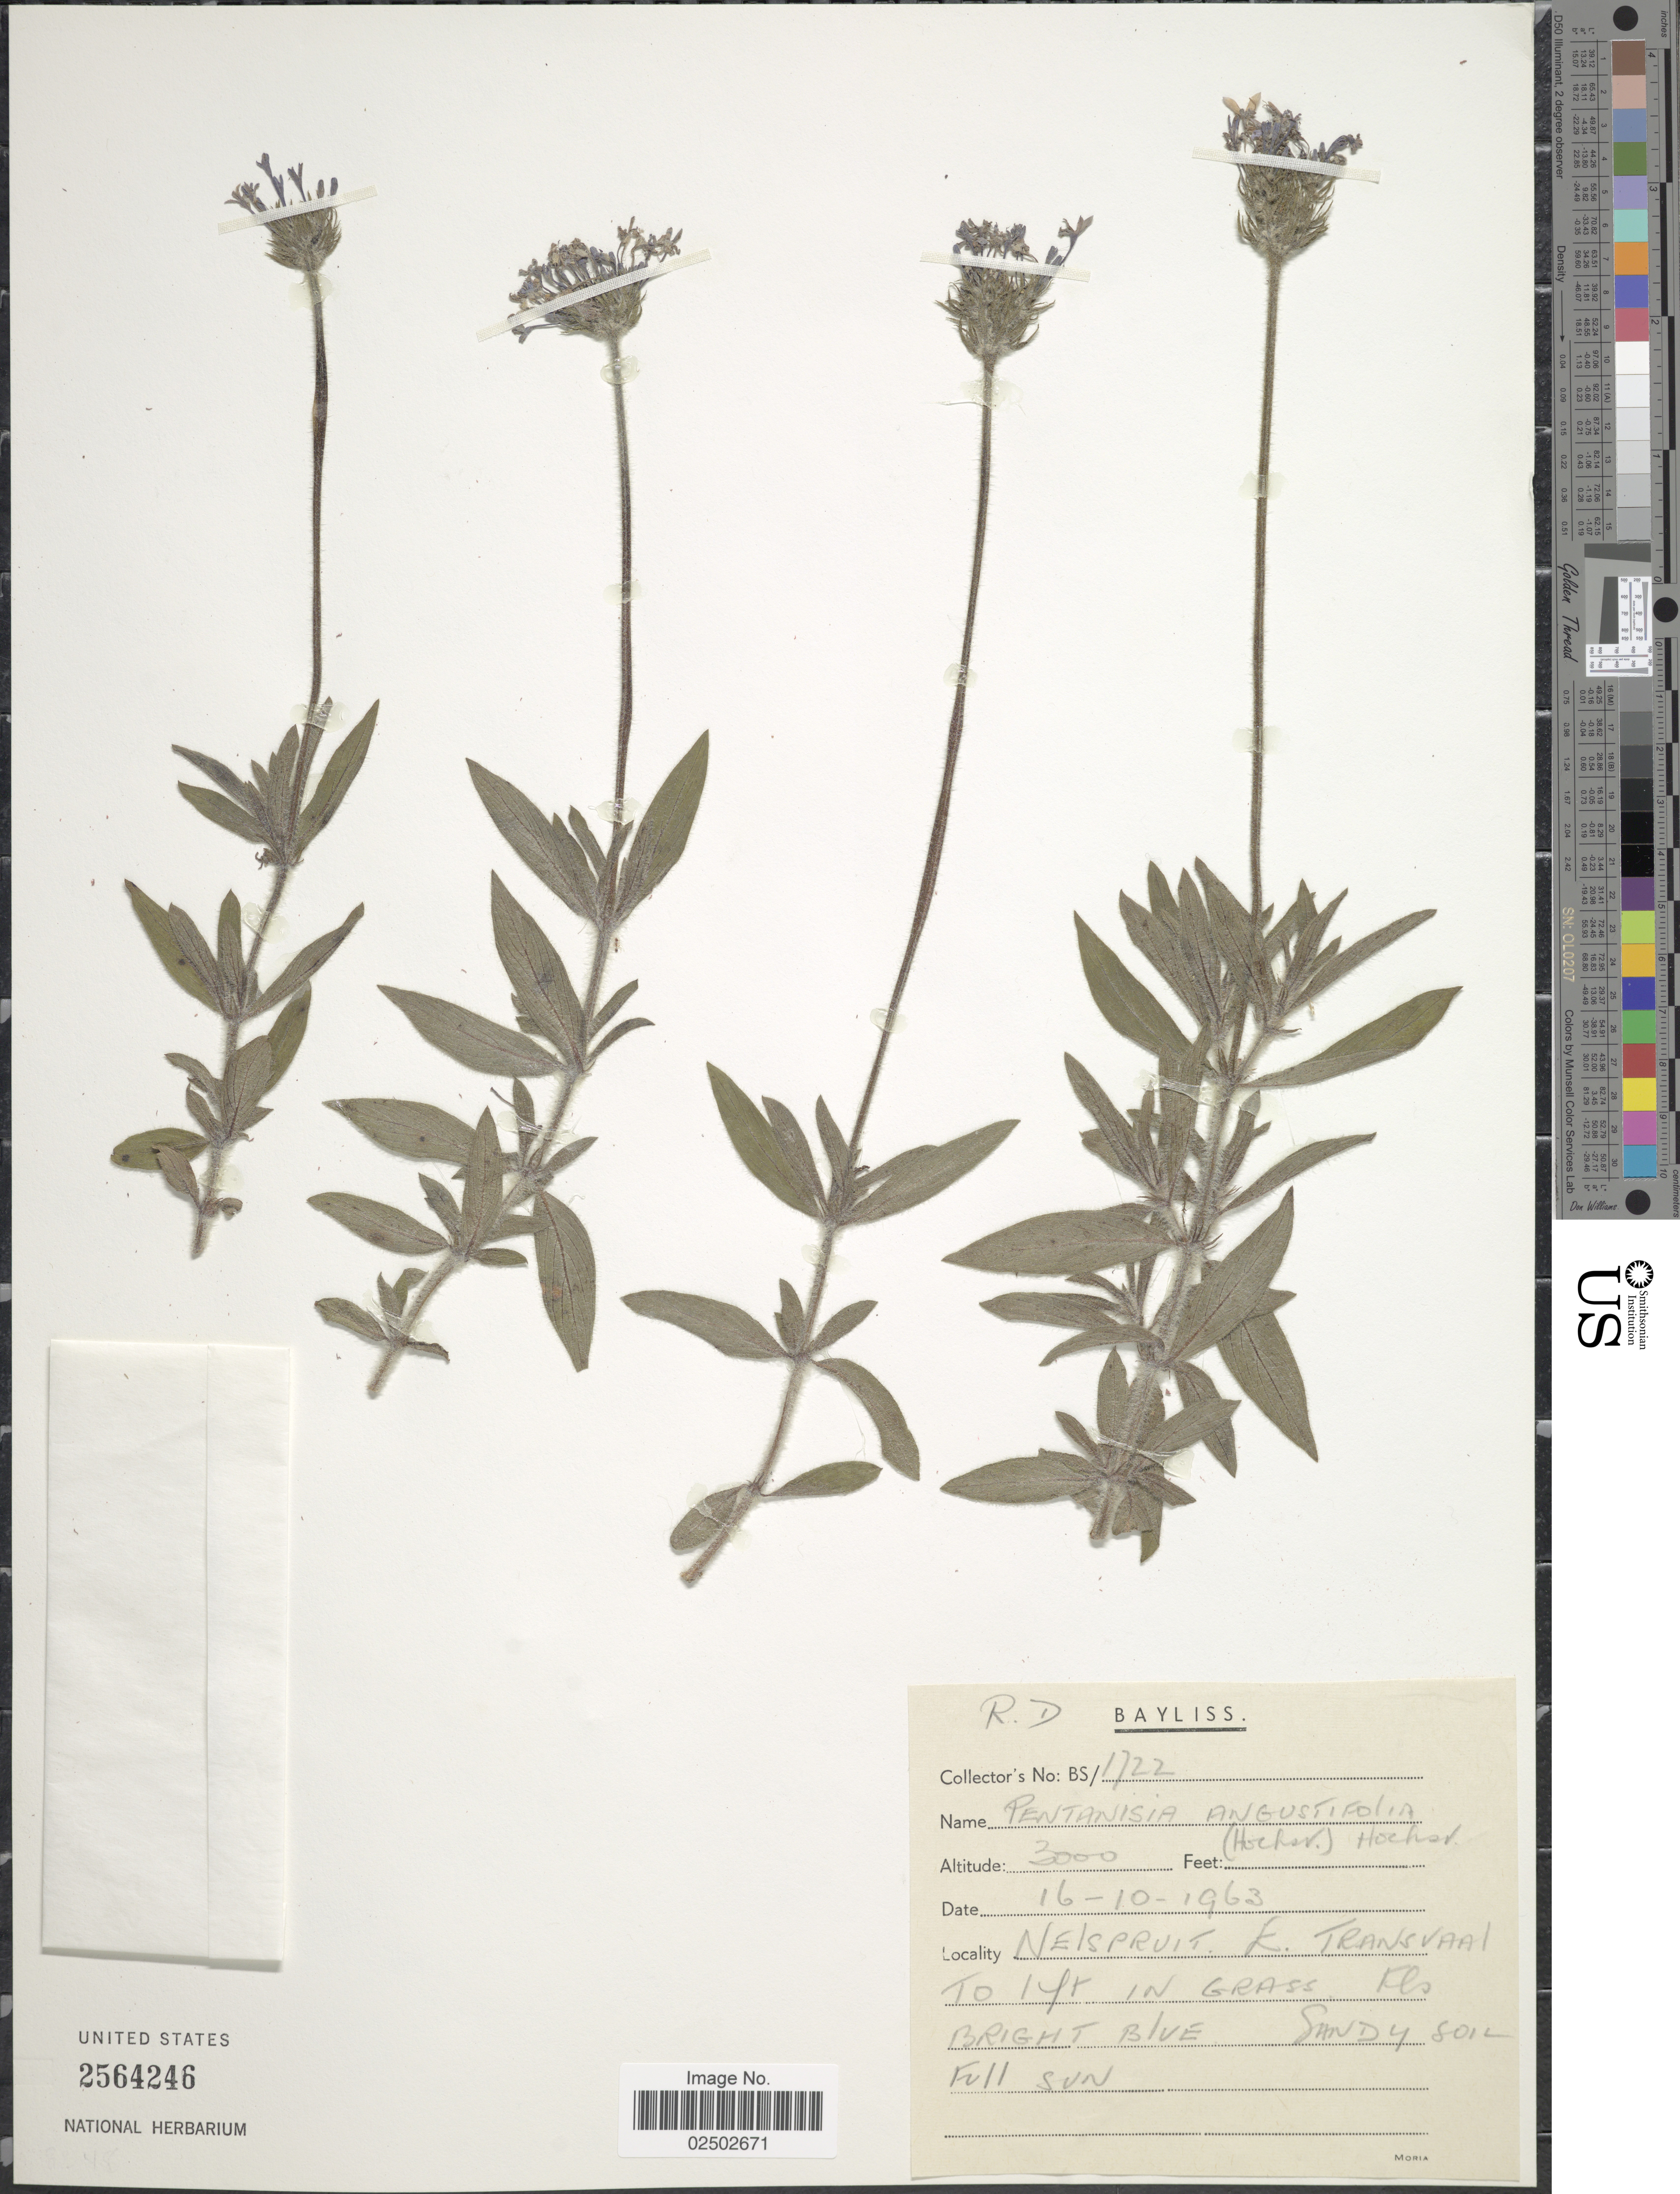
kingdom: Plantae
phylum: Tracheophyta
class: Magnoliopsida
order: Gentianales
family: Rubiaceae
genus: Pentanisia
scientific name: Pentanisia angustifolia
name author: (Hochst.) Hochst.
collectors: R. Bayliss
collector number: BS/1722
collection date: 1963-10-16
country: South Africa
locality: Nelspruit, E. Transvaal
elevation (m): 914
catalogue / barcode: US 2564246